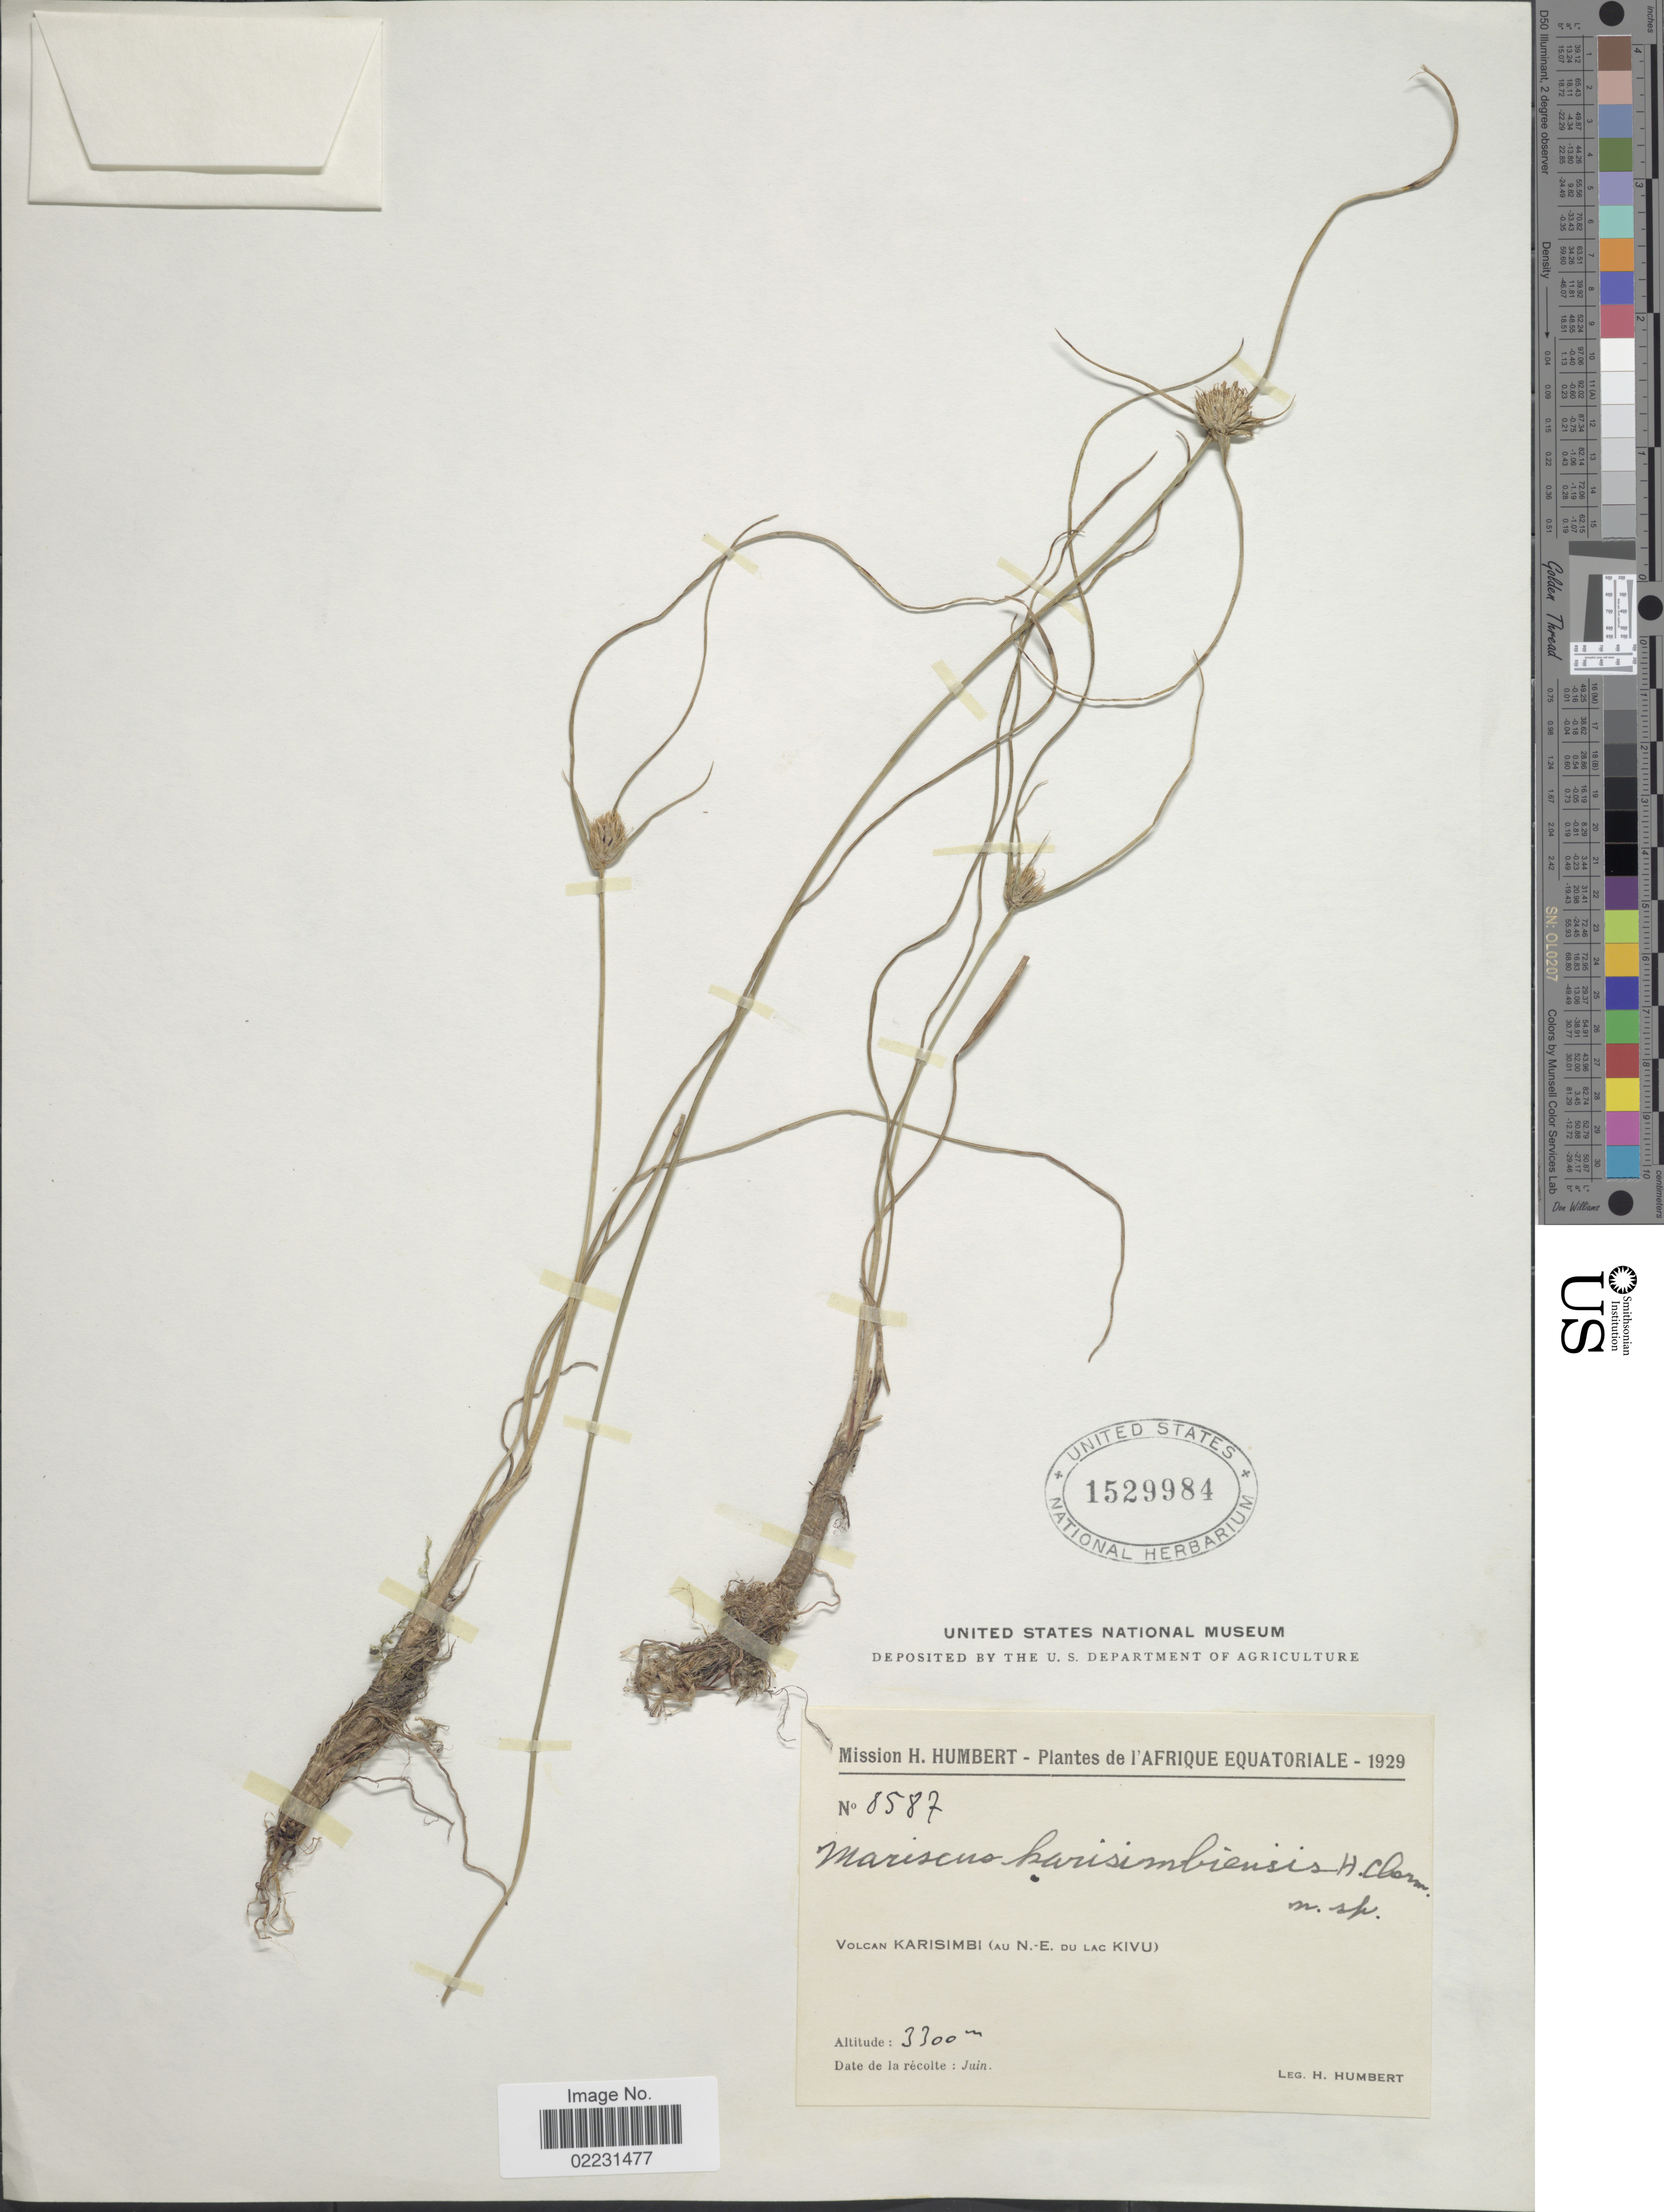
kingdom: Plantae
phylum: Tracheophyta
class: Liliopsida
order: Poales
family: Cyperaceae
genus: Cyperus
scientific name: Cyperus karisimbiensis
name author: (Cherm.) Kük.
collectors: H. Humbert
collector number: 8587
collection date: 1929-06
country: Congo, Republic of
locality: Volcan Karisimbi (Au N.-E. du lac Kivu)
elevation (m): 3300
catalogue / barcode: US 1529984